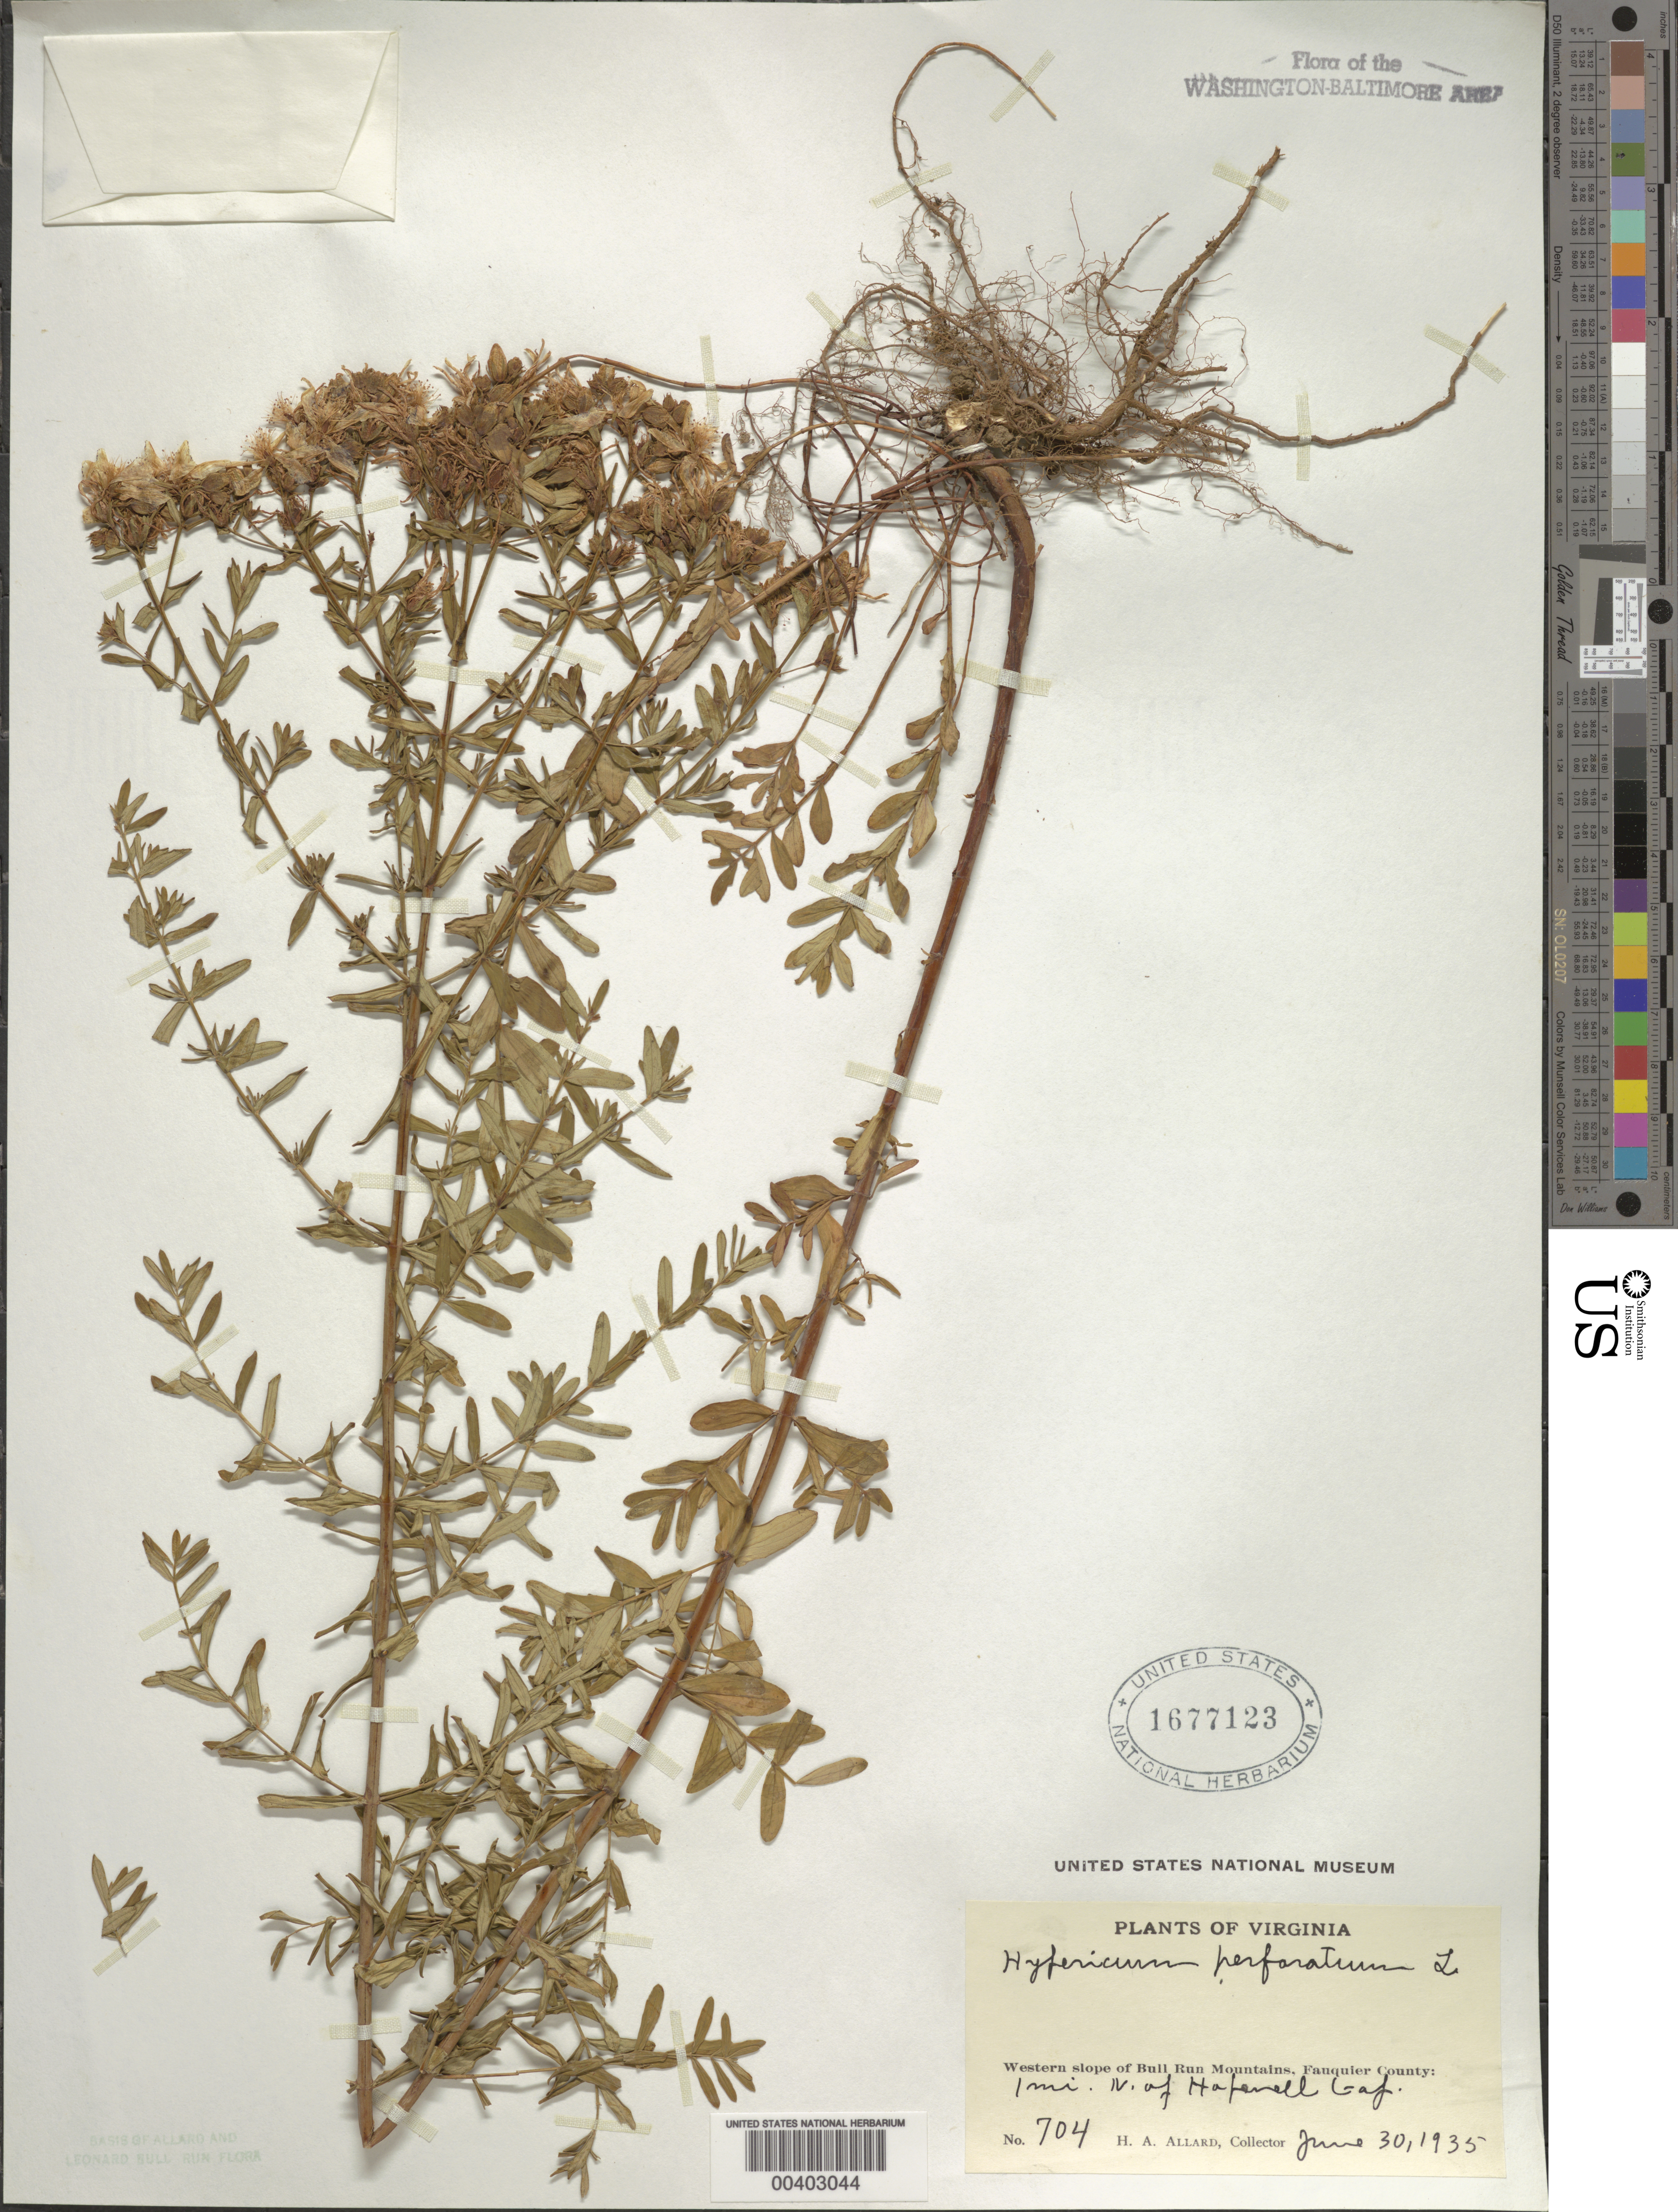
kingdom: Plantae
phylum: Tracheophyta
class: Magnoliopsida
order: Malpighiales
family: Hypericaceae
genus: Hypericum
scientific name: Hypericum perforatum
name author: L.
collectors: H. A. Allard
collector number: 704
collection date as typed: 30 Jun 1935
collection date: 1935-06-30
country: United States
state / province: Virginia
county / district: Fauquier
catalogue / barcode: US 1677123